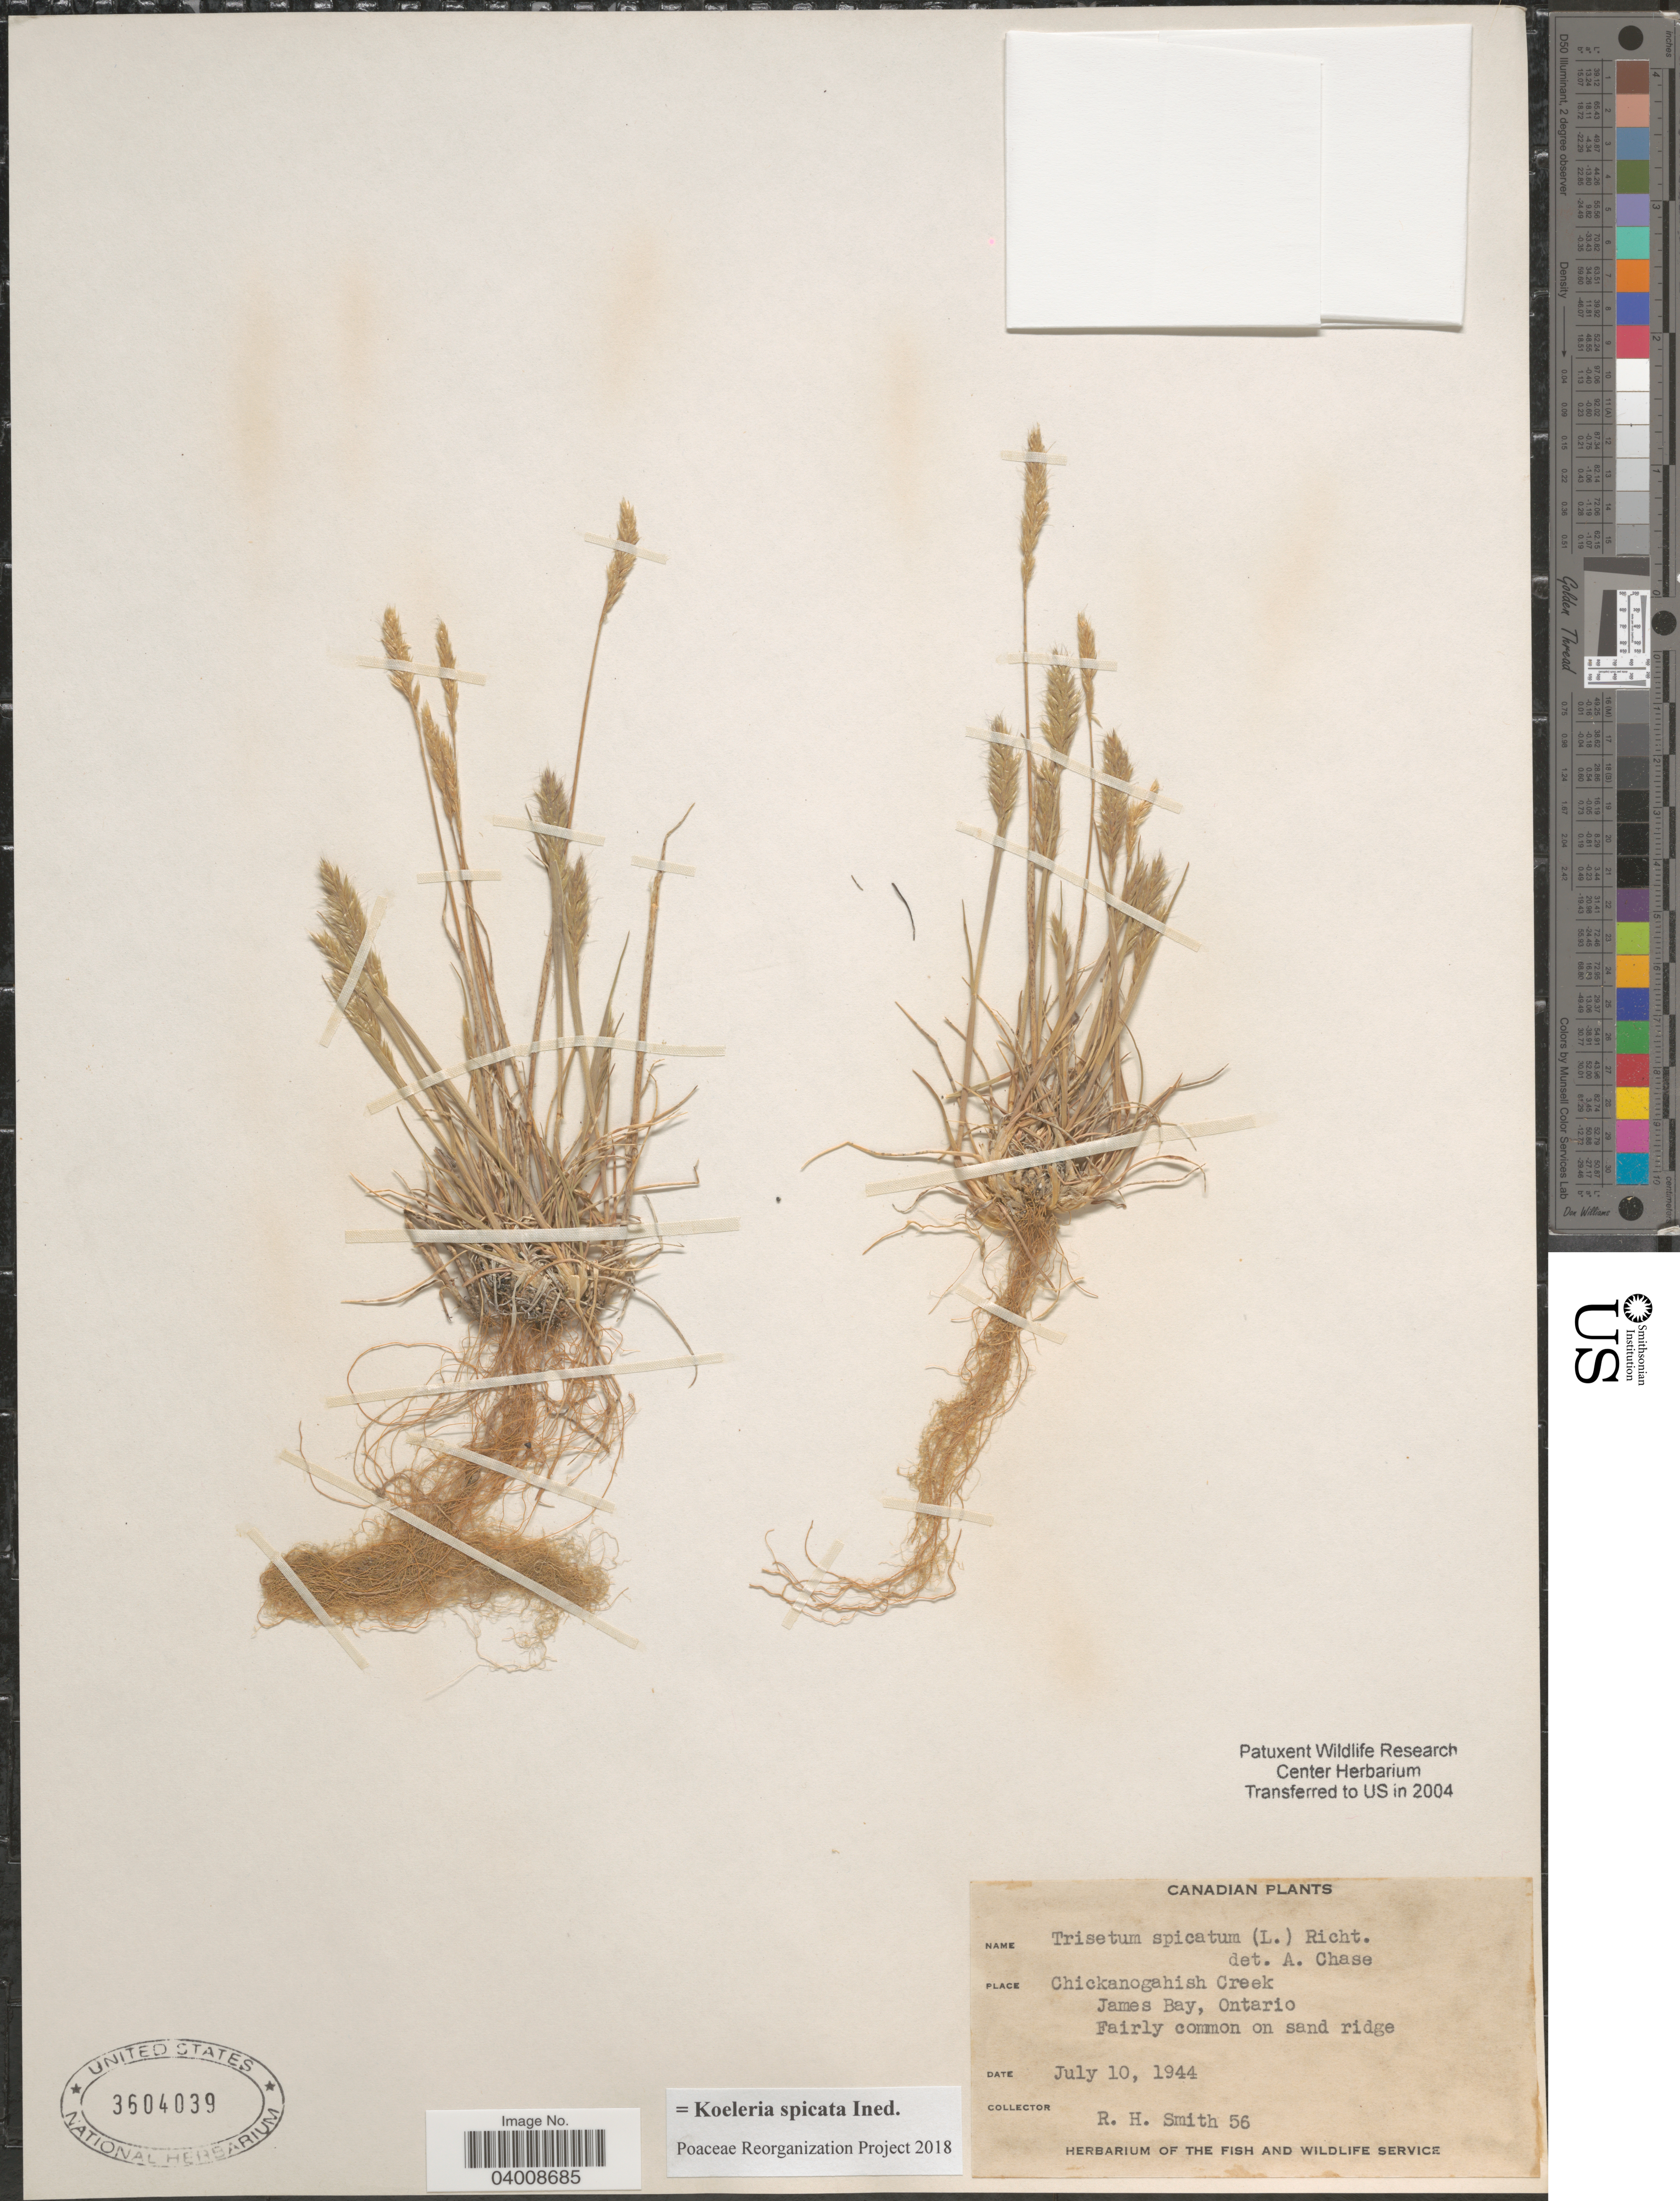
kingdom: Plantae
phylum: Tracheophyta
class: Liliopsida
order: Poales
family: Poaceae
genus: Koeleria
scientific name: Koeleria spicata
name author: (L.) Barberá et al.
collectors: R. H. Smith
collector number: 56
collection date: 1944-07-10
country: Canada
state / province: Ontario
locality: Chickanogahish Creek. James Bay.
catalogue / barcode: US 3604039